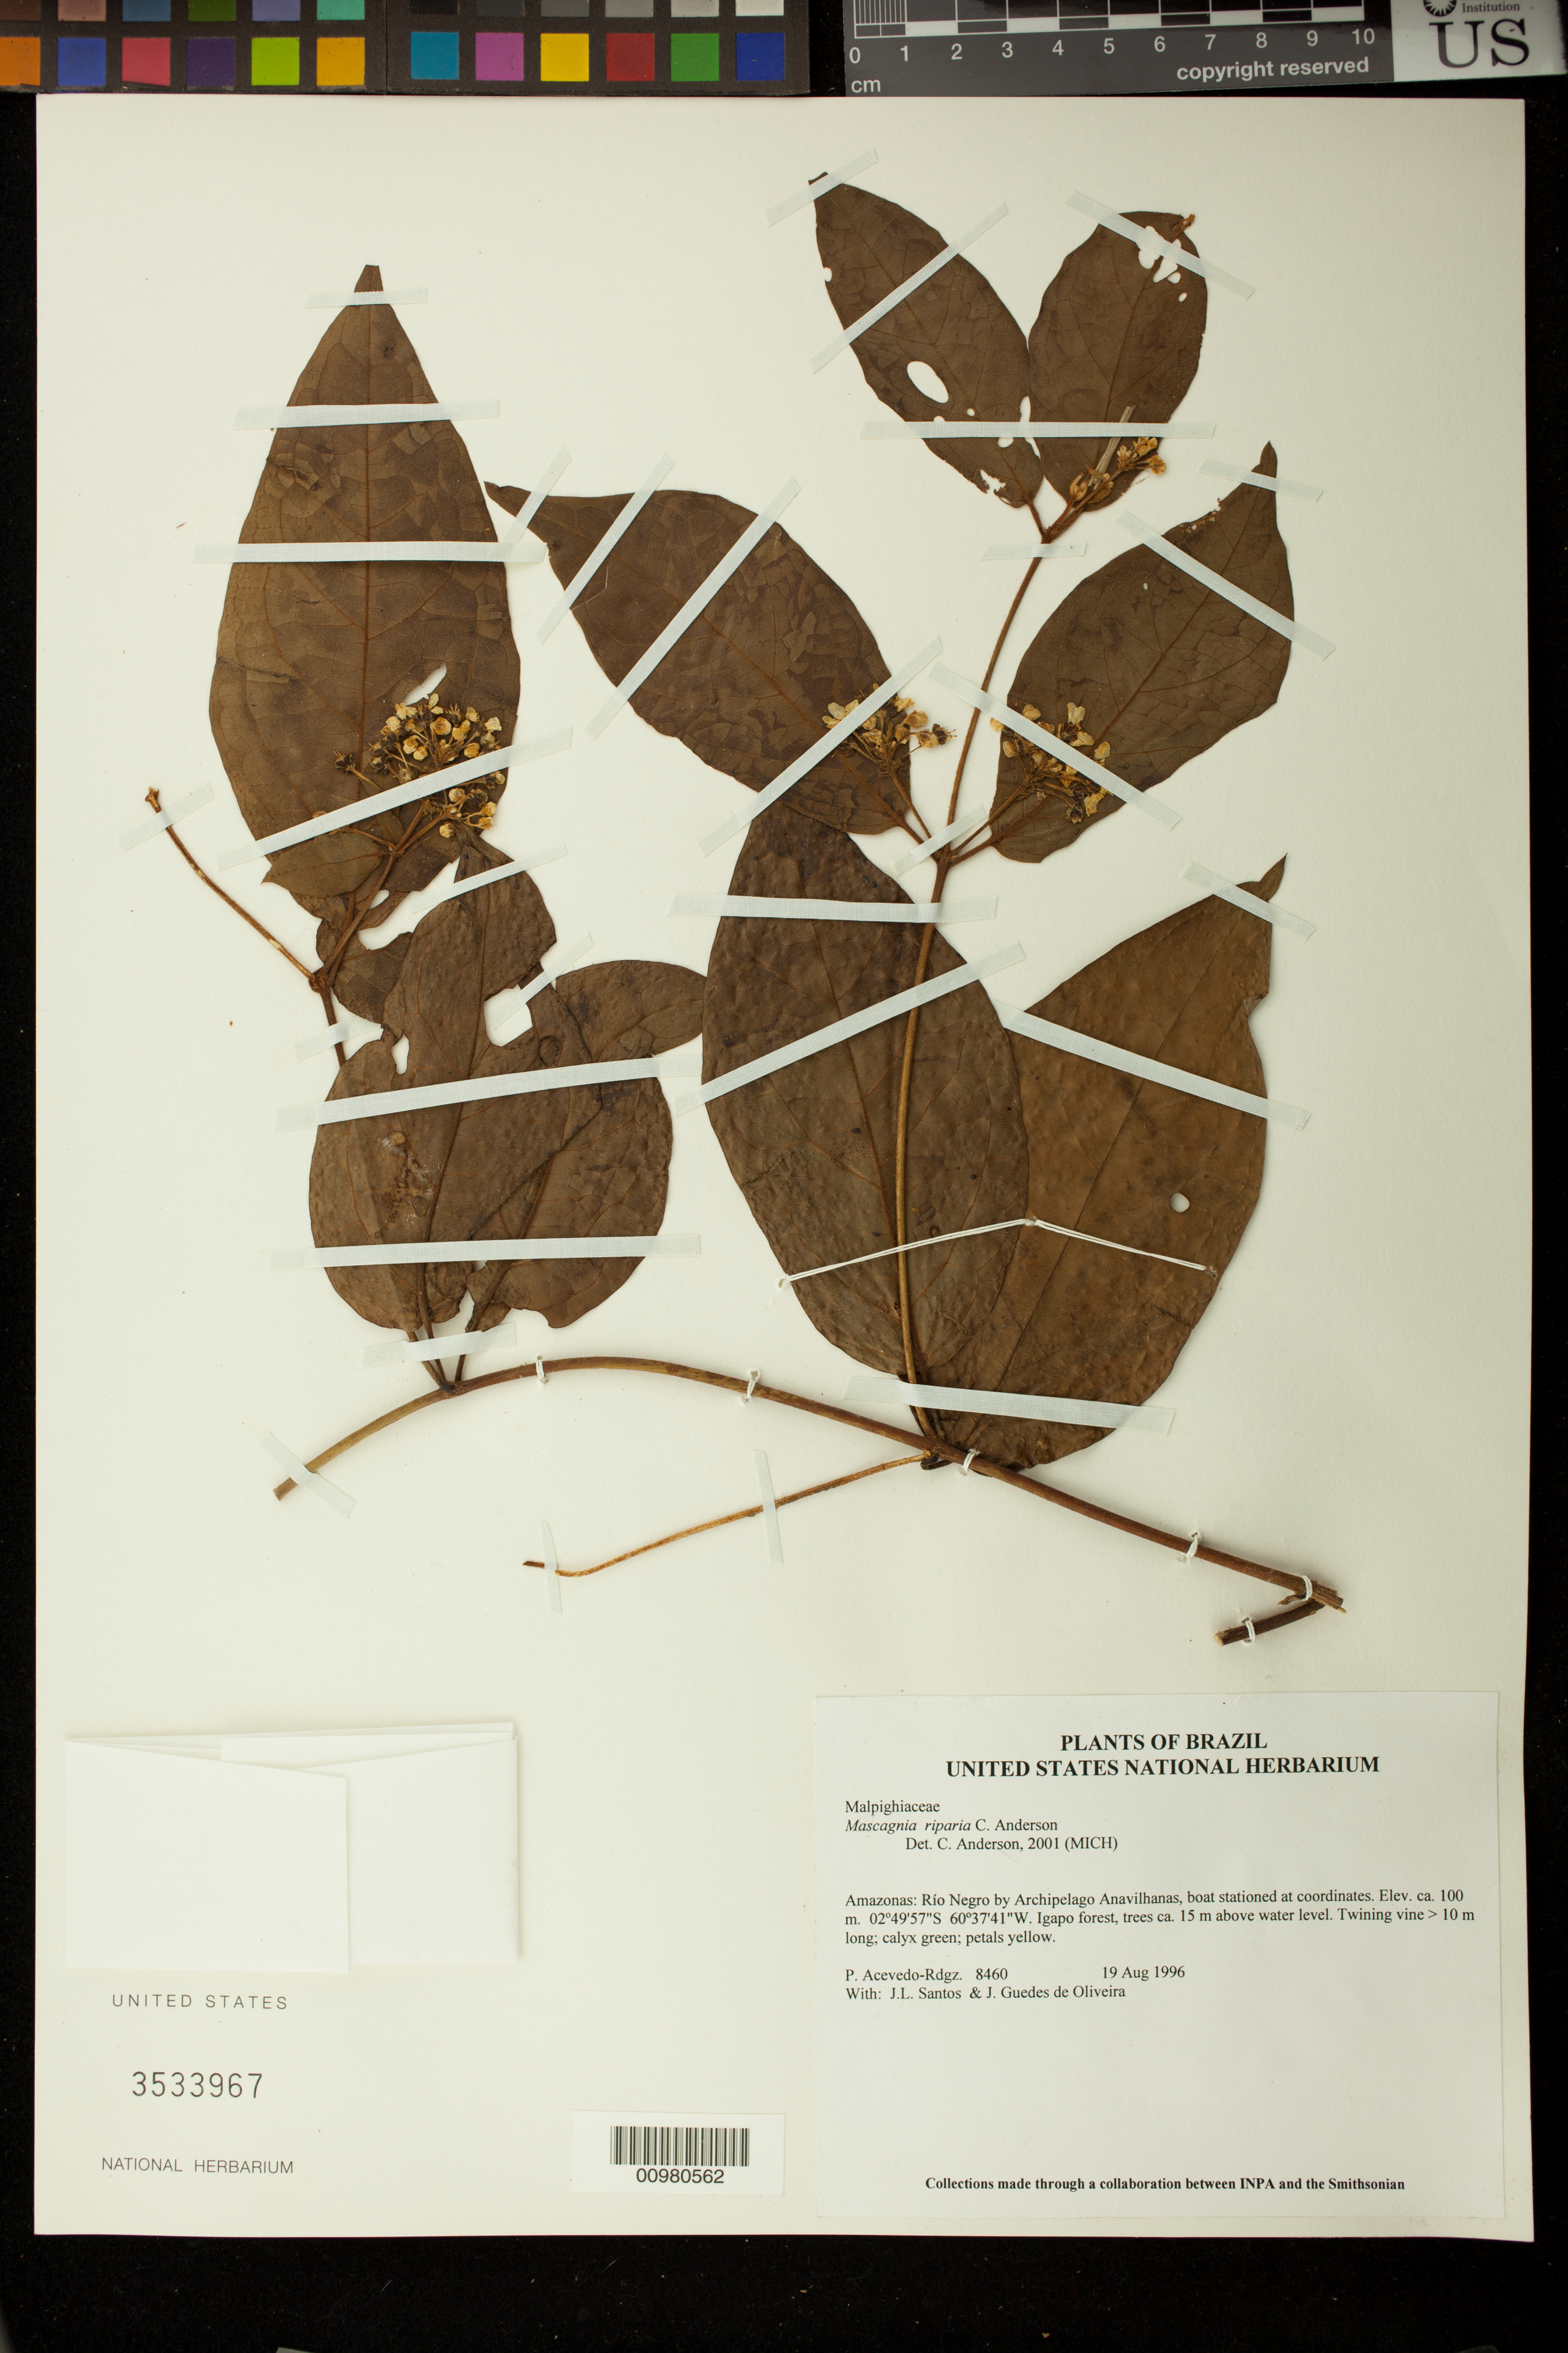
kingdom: Plantae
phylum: Tracheophyta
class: Magnoliopsida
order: Malpighiales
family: Malpighiaceae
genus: Mascagnia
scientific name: Mascagnia riparia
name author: C.E. Anderson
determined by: Anderson, C.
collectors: P. Acevedo-Rodr., J. L. Santos & J. Guedes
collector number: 8460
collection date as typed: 19 Aug 1996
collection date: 1996-08-19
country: Brazil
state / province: Amazonas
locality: Amazonas: Río Negro by Archipelago Anavilhanas, boat stationed at coordinates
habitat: Igapo forest, trees ca. 15 m above water level.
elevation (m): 100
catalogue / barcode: US 3533967